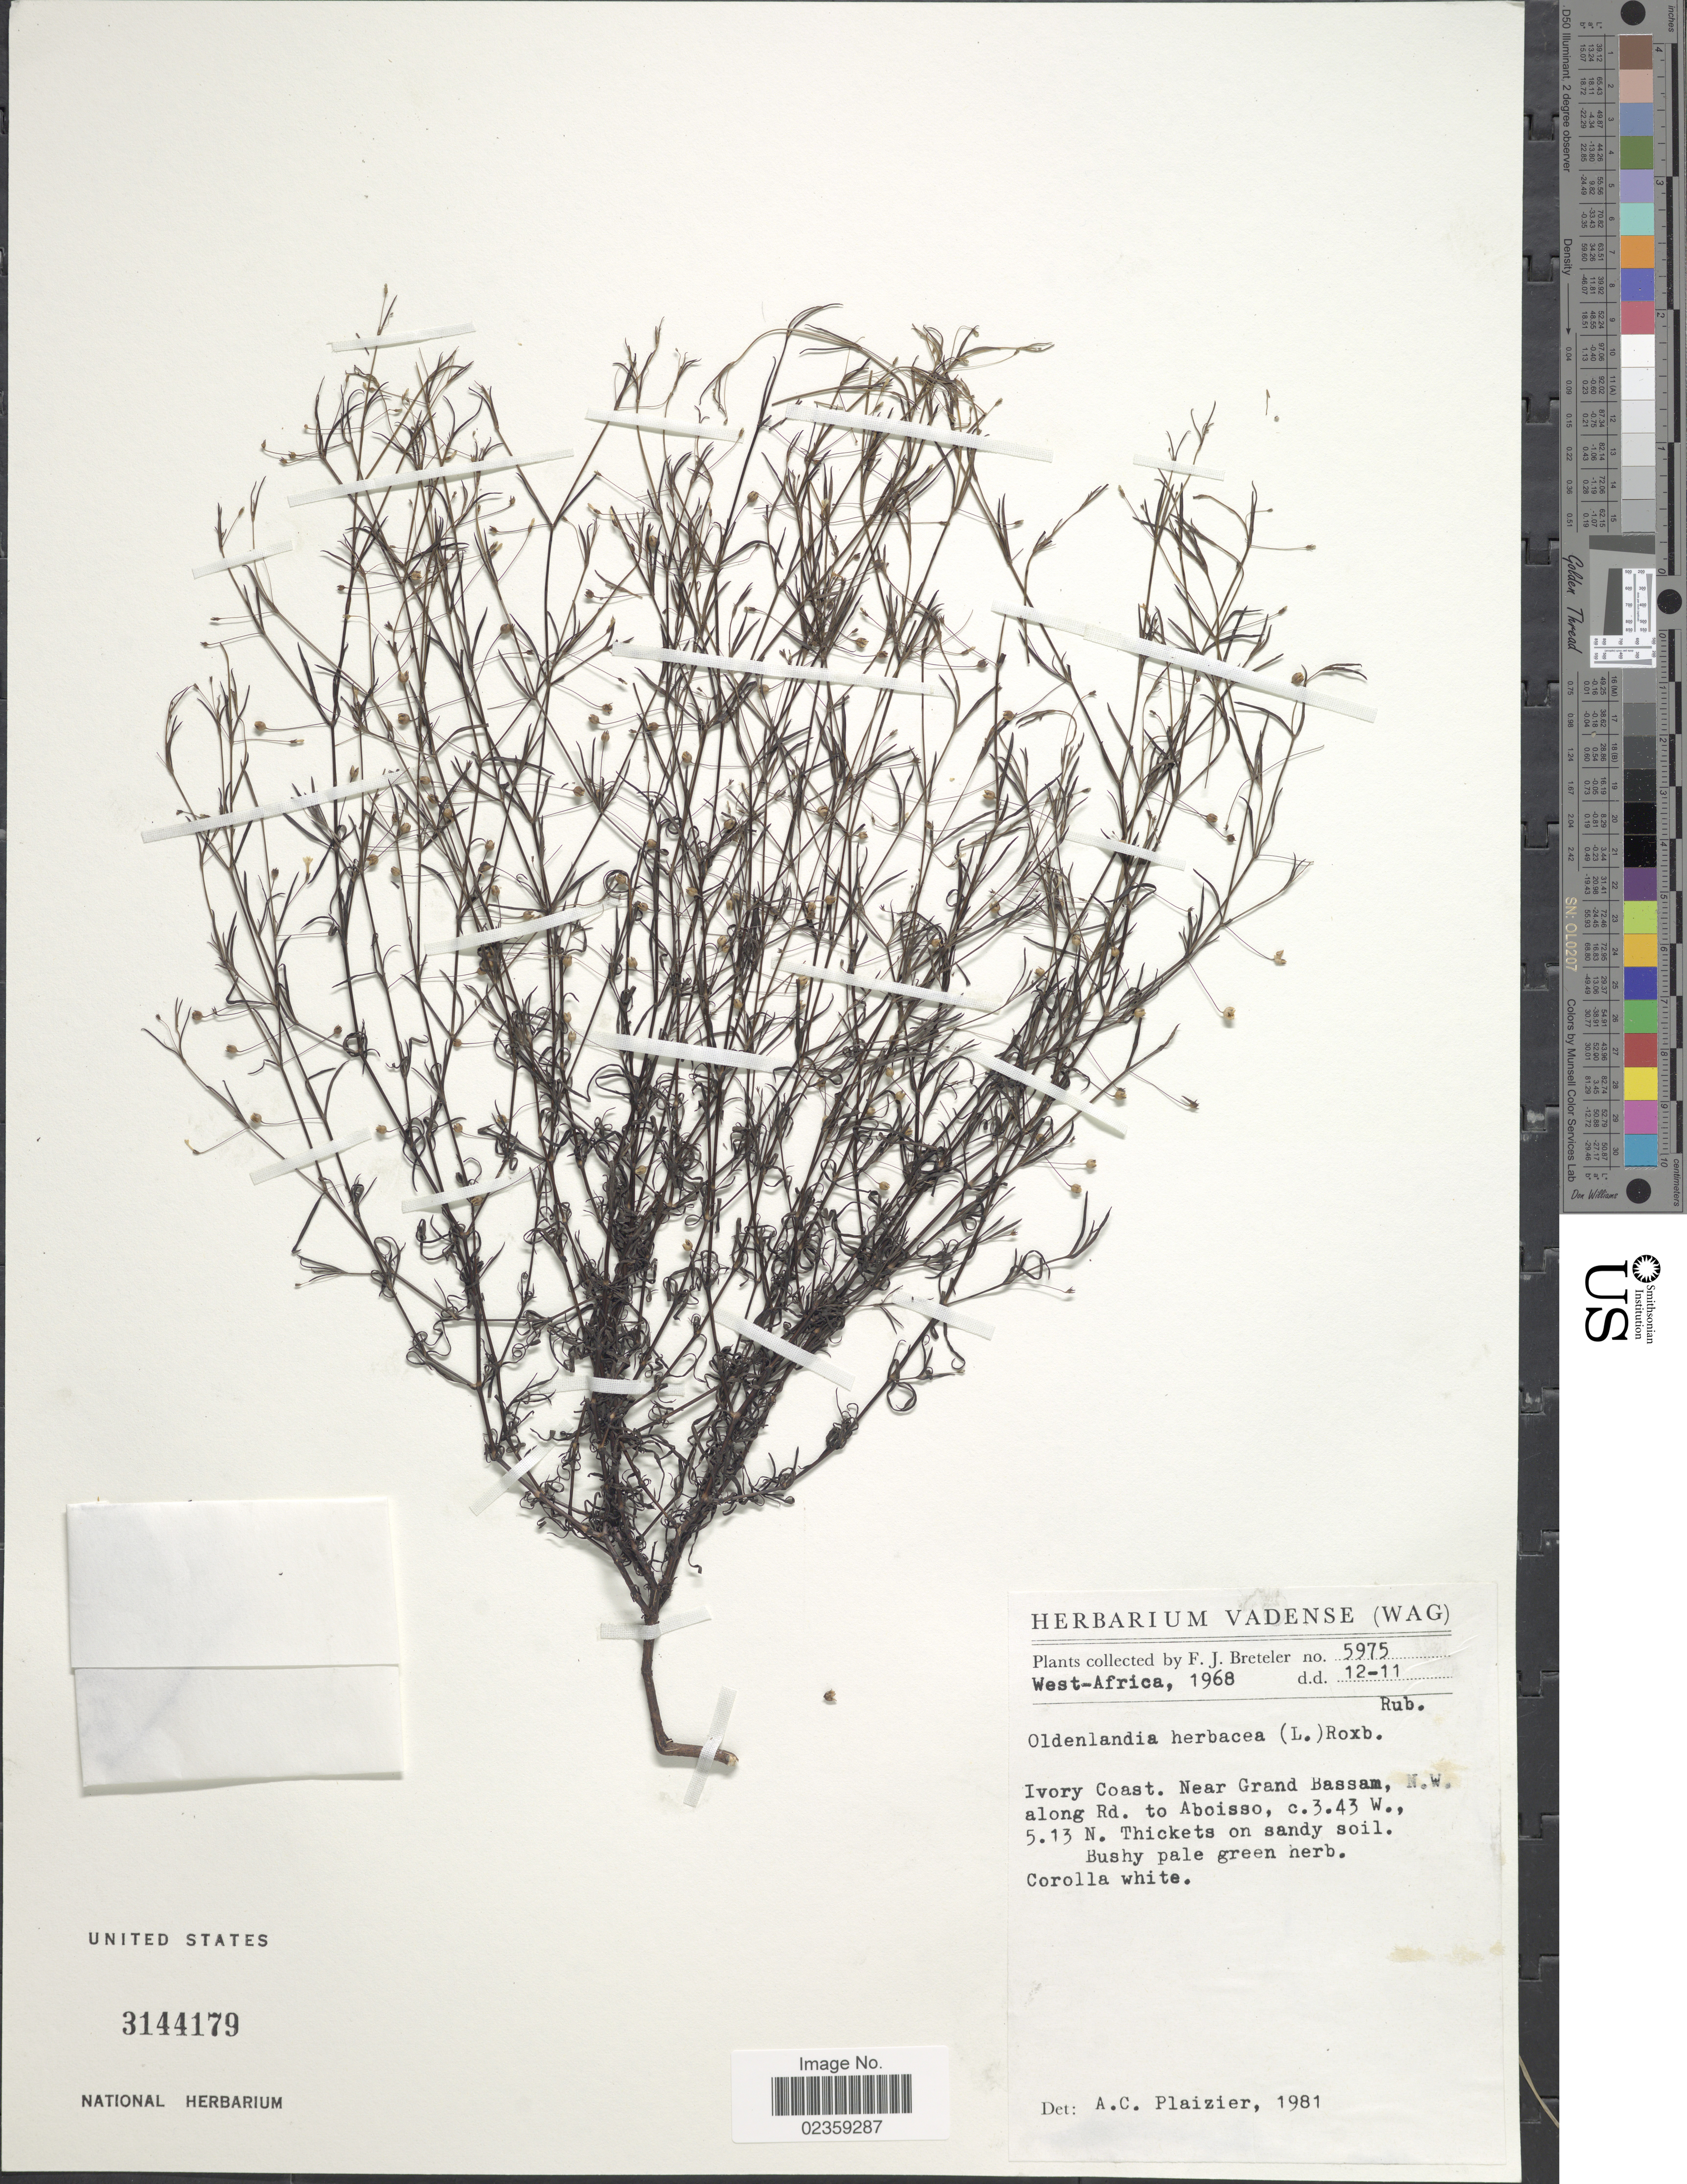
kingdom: Plantae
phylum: Tracheophyta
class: Magnoliopsida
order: Gentianales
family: Rubiaceae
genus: Oldenlandia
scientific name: Oldenlandia herbacea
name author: (L.) Roxb.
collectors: F. J. Breteler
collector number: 5975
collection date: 1968-11-12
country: Ivory Coast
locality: Ivory Coast. Near Grand Bassam, N.W. along Rd. to Aboisso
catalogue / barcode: US 3144179